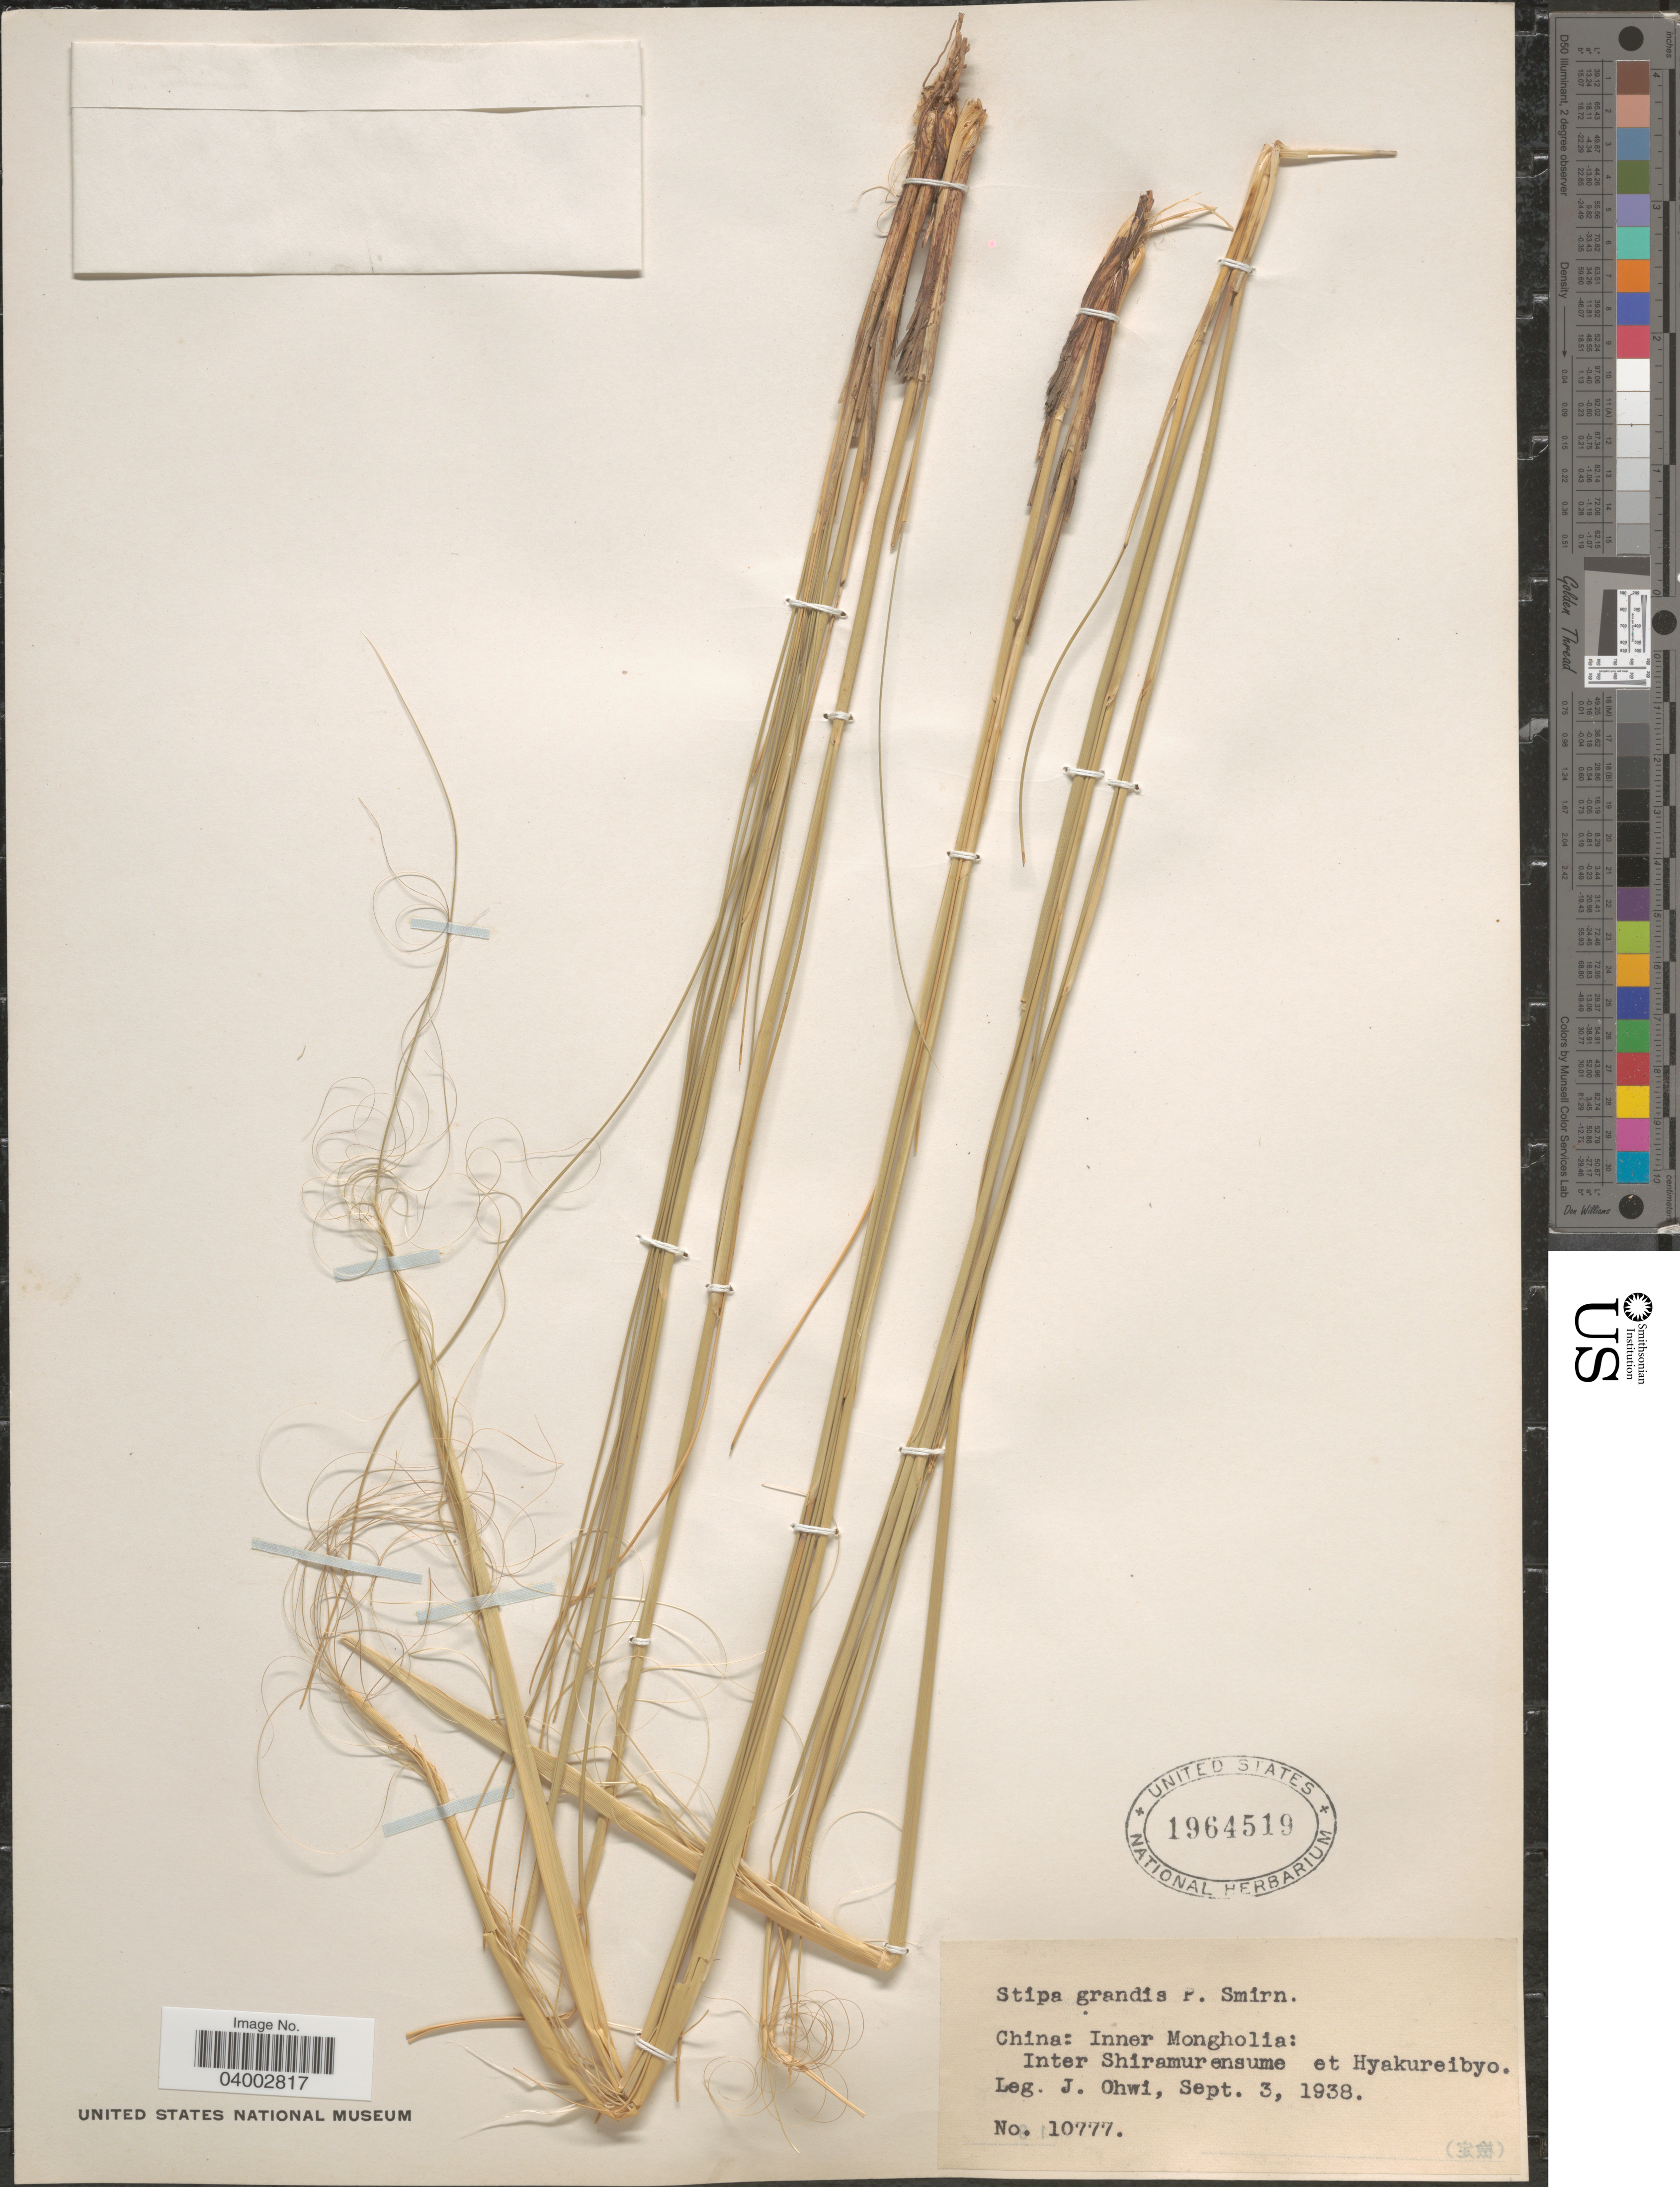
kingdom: Plantae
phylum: Tracheophyta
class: Liliopsida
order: Poales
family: Poaceae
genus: Stipa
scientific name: Stipa grandis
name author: P.A. Smirn.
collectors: J. Ohwi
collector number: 10777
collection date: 1938-09-03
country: China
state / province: Nei Monggol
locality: Inner Mongolia: Inter Shiramurensume et Hyakureibyo.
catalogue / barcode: US 1964519